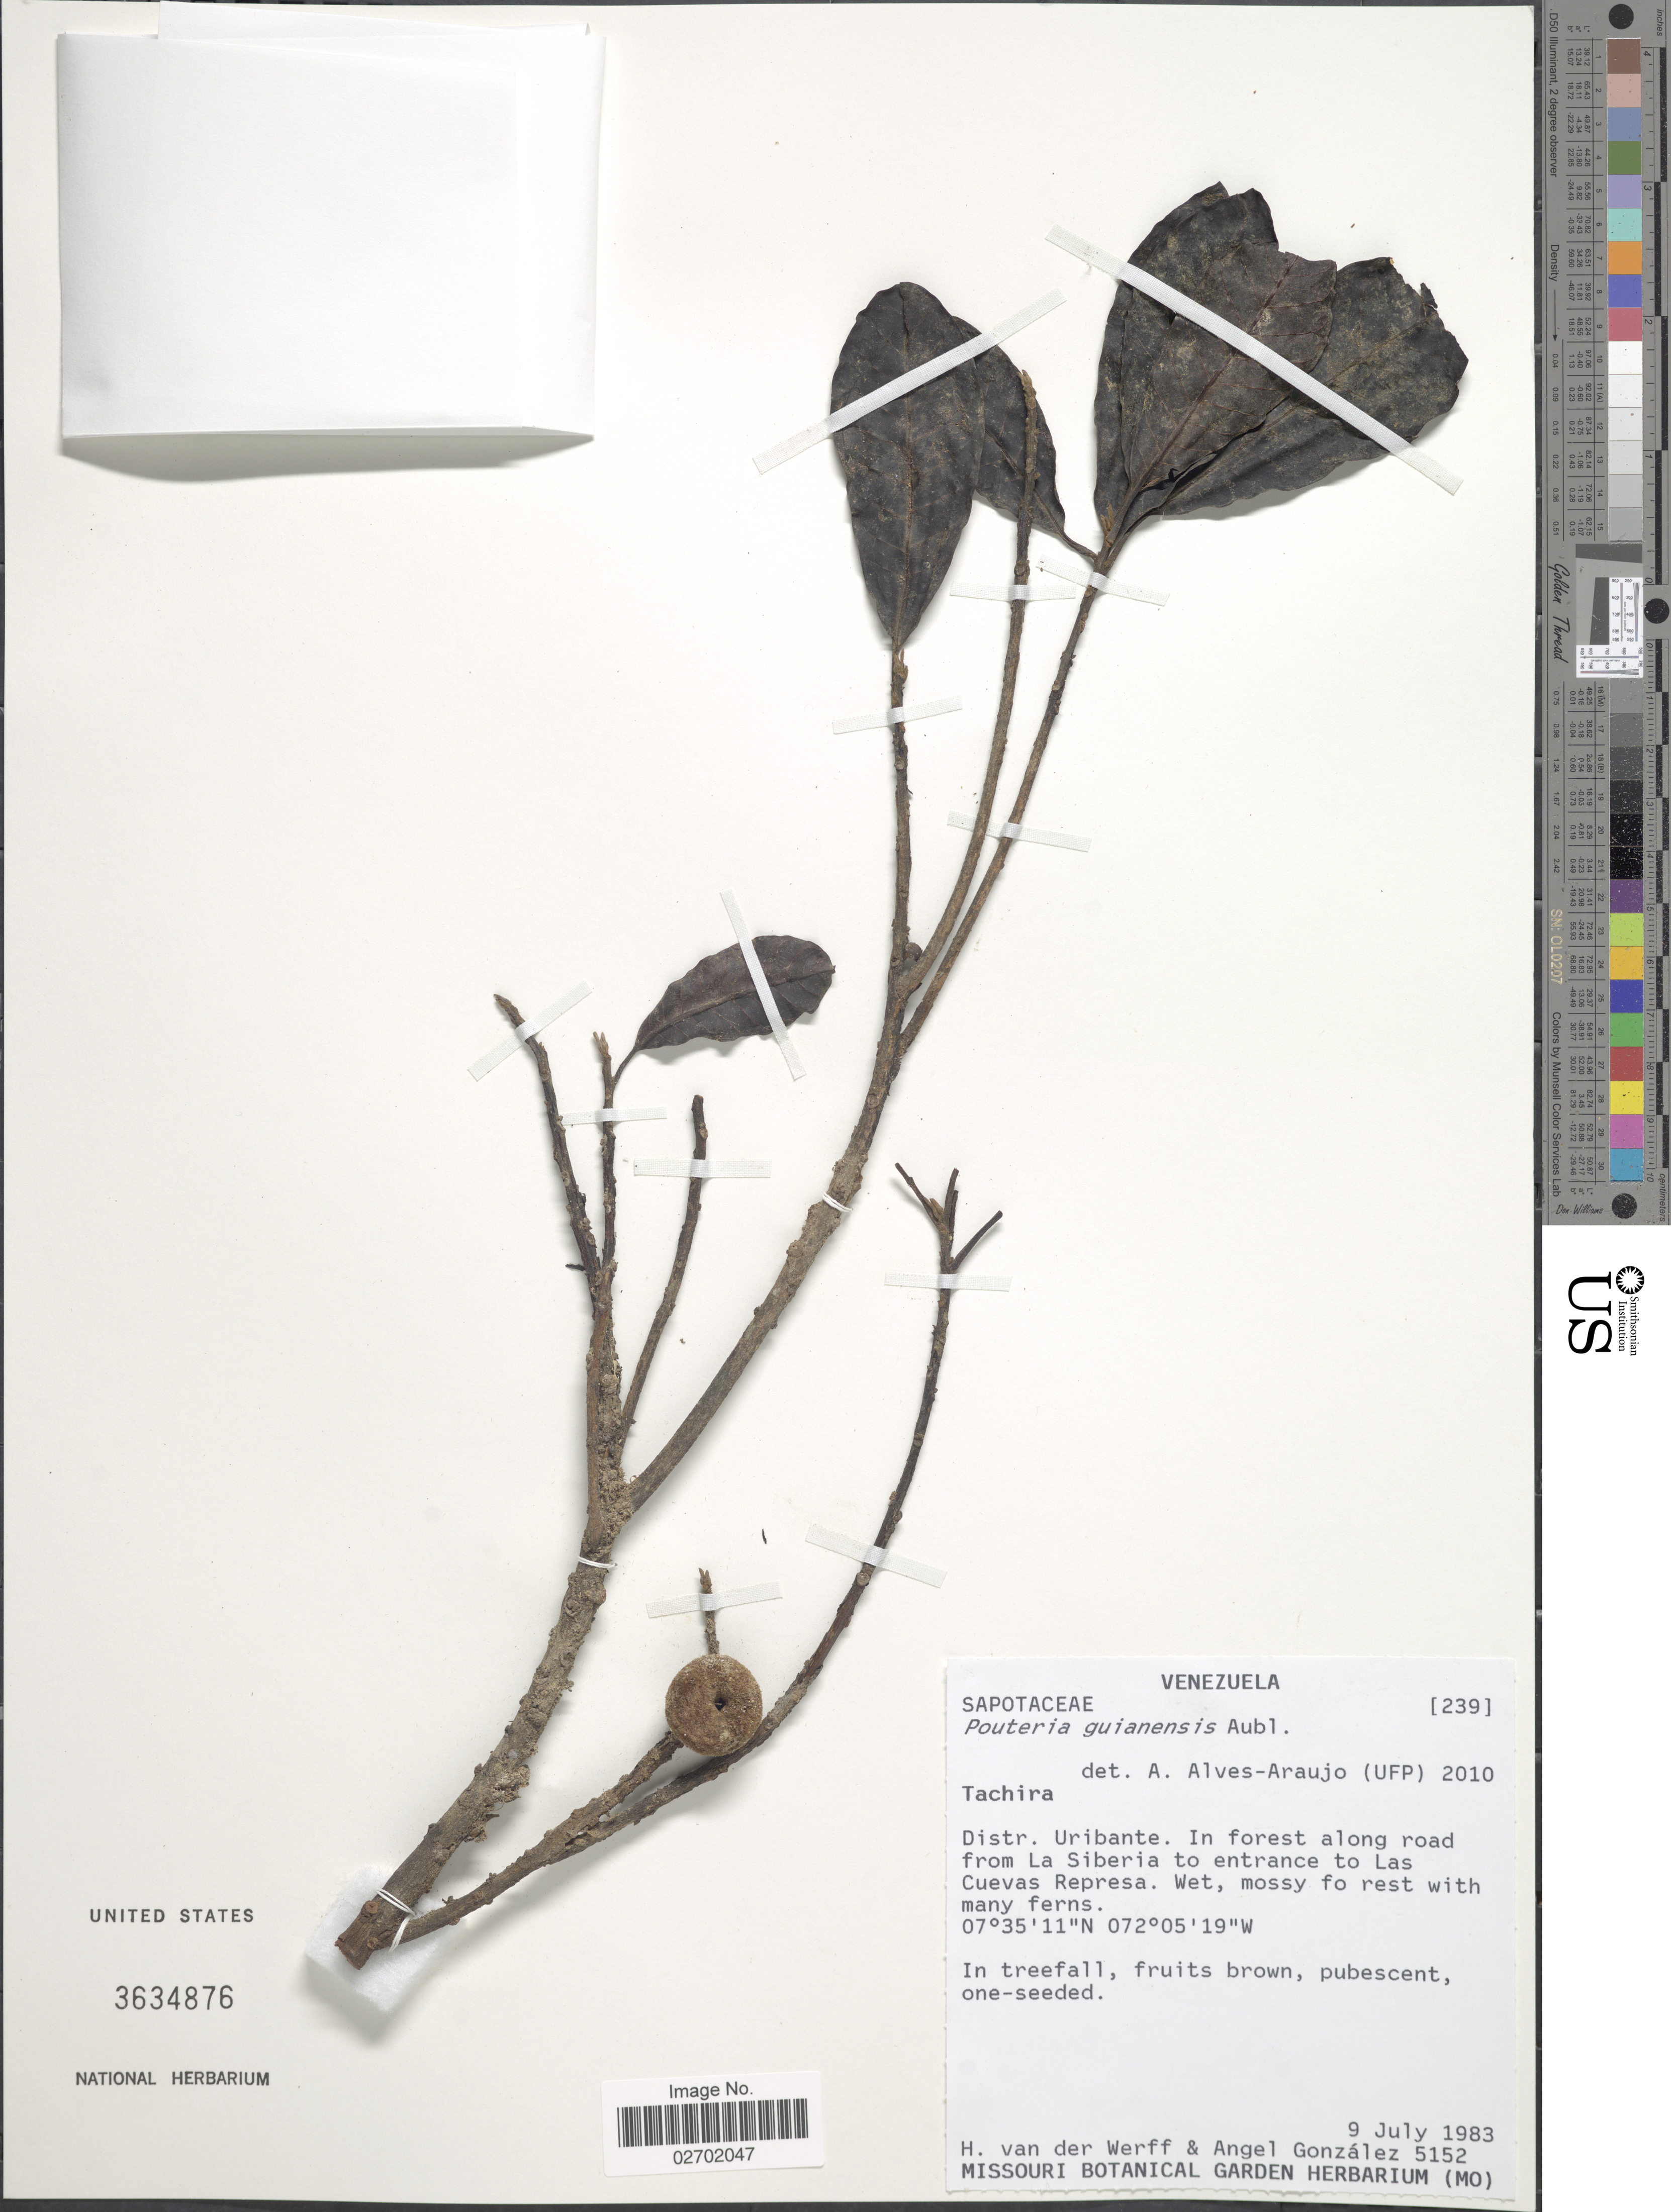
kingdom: Plantae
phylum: Tracheophyta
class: Magnoliopsida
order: Ericales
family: Sapotaceae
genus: Pouteria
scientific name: Pouteria guianensis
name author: Aubl.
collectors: H. van der Werff & A. C. González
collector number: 5152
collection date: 1983-07-09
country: Venezuela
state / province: Tachira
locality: Distr. Uribante. In forest along road from La Siberia to entrance to Las Cuevas Represa.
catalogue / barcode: US 3634876